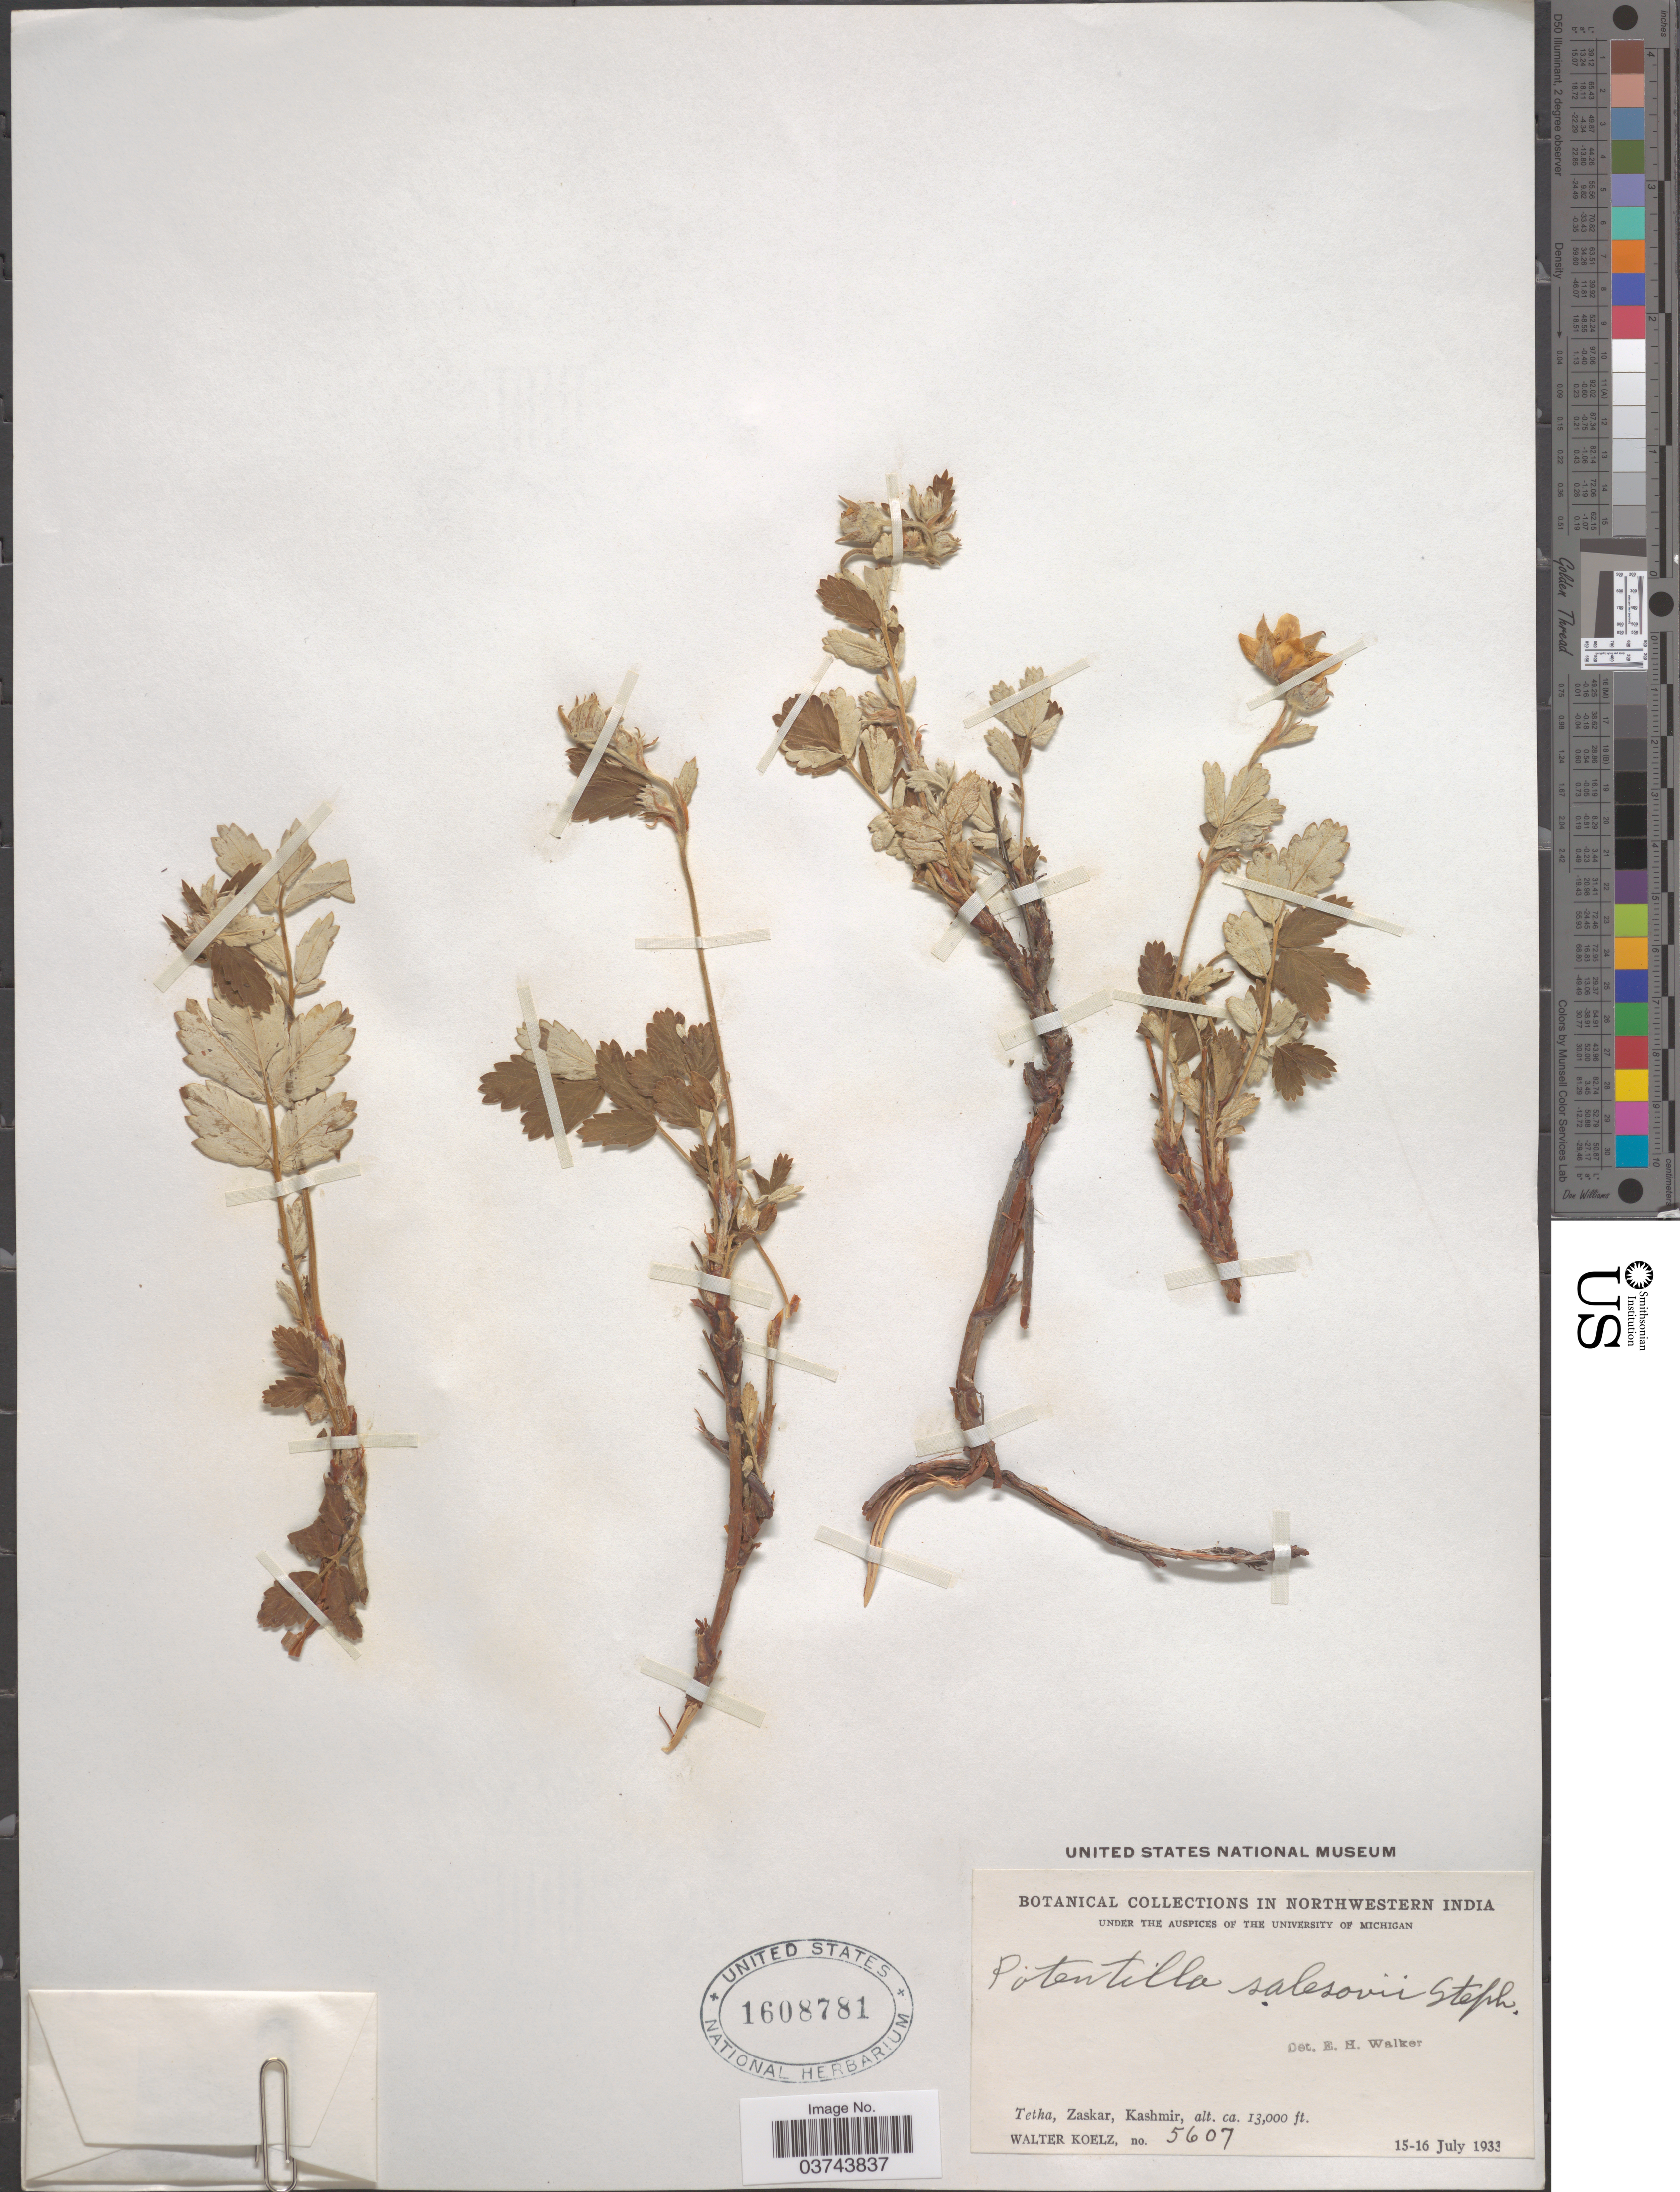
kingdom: Plantae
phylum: Tracheophyta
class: Magnoliopsida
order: Rosales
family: Rosaceae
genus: Farinopsis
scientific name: Farinopsis salesoviana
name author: (Stephan) Chrtek & Soják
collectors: W. N. Koelz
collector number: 5607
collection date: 1933-07-15/1933-07-16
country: India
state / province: Jammu and Kashmir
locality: Northwestern India. Tetha, Zaskar, Kashmir.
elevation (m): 3962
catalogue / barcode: US 1608781